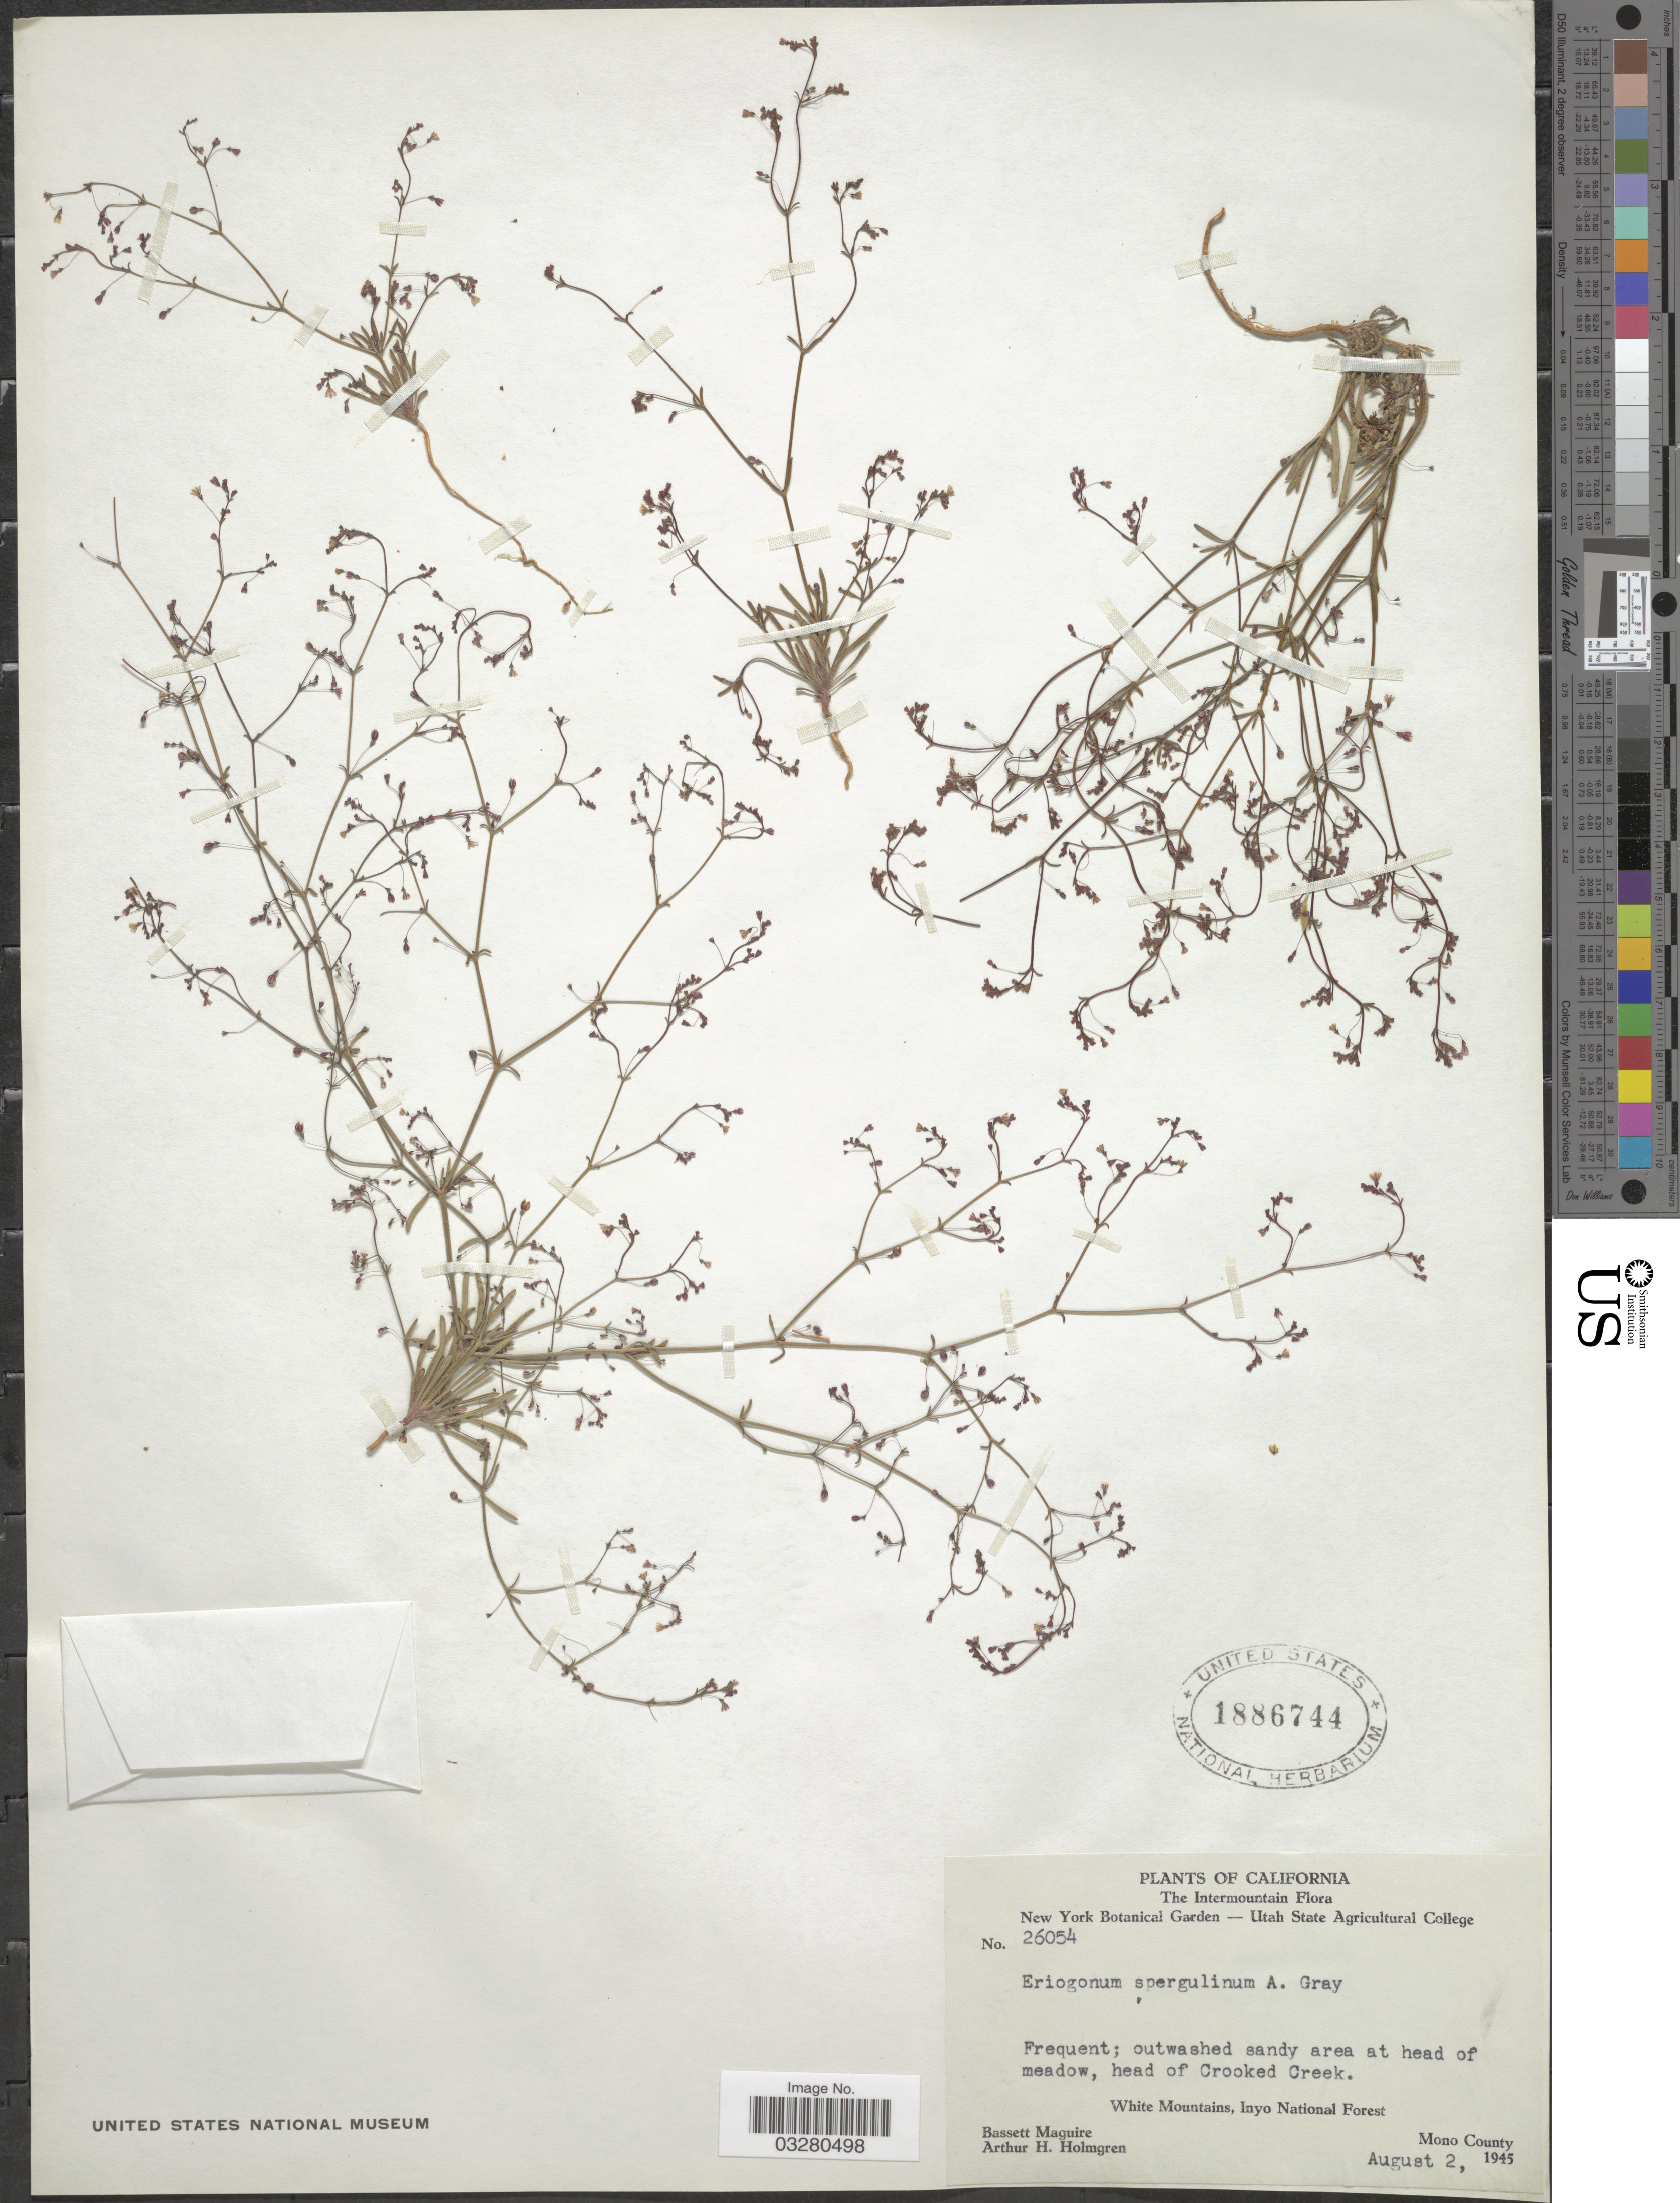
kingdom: Plantae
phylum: Tracheophyta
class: Magnoliopsida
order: Caryophyllales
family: Polygonaceae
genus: Eriogonum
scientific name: Eriogonum spergulinum var. reddingianum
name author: (M.E. Jones) J.T. Howell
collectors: B. Maguire & A. H. Holmgren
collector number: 26054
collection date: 1945-08-02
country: United States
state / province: California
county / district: Mono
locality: The Intermountain. Outwashed sandy area at head of meadow, head of Crooked Creek. White Mountains, Inyo National Forest. Mono County.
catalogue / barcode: US 1886744